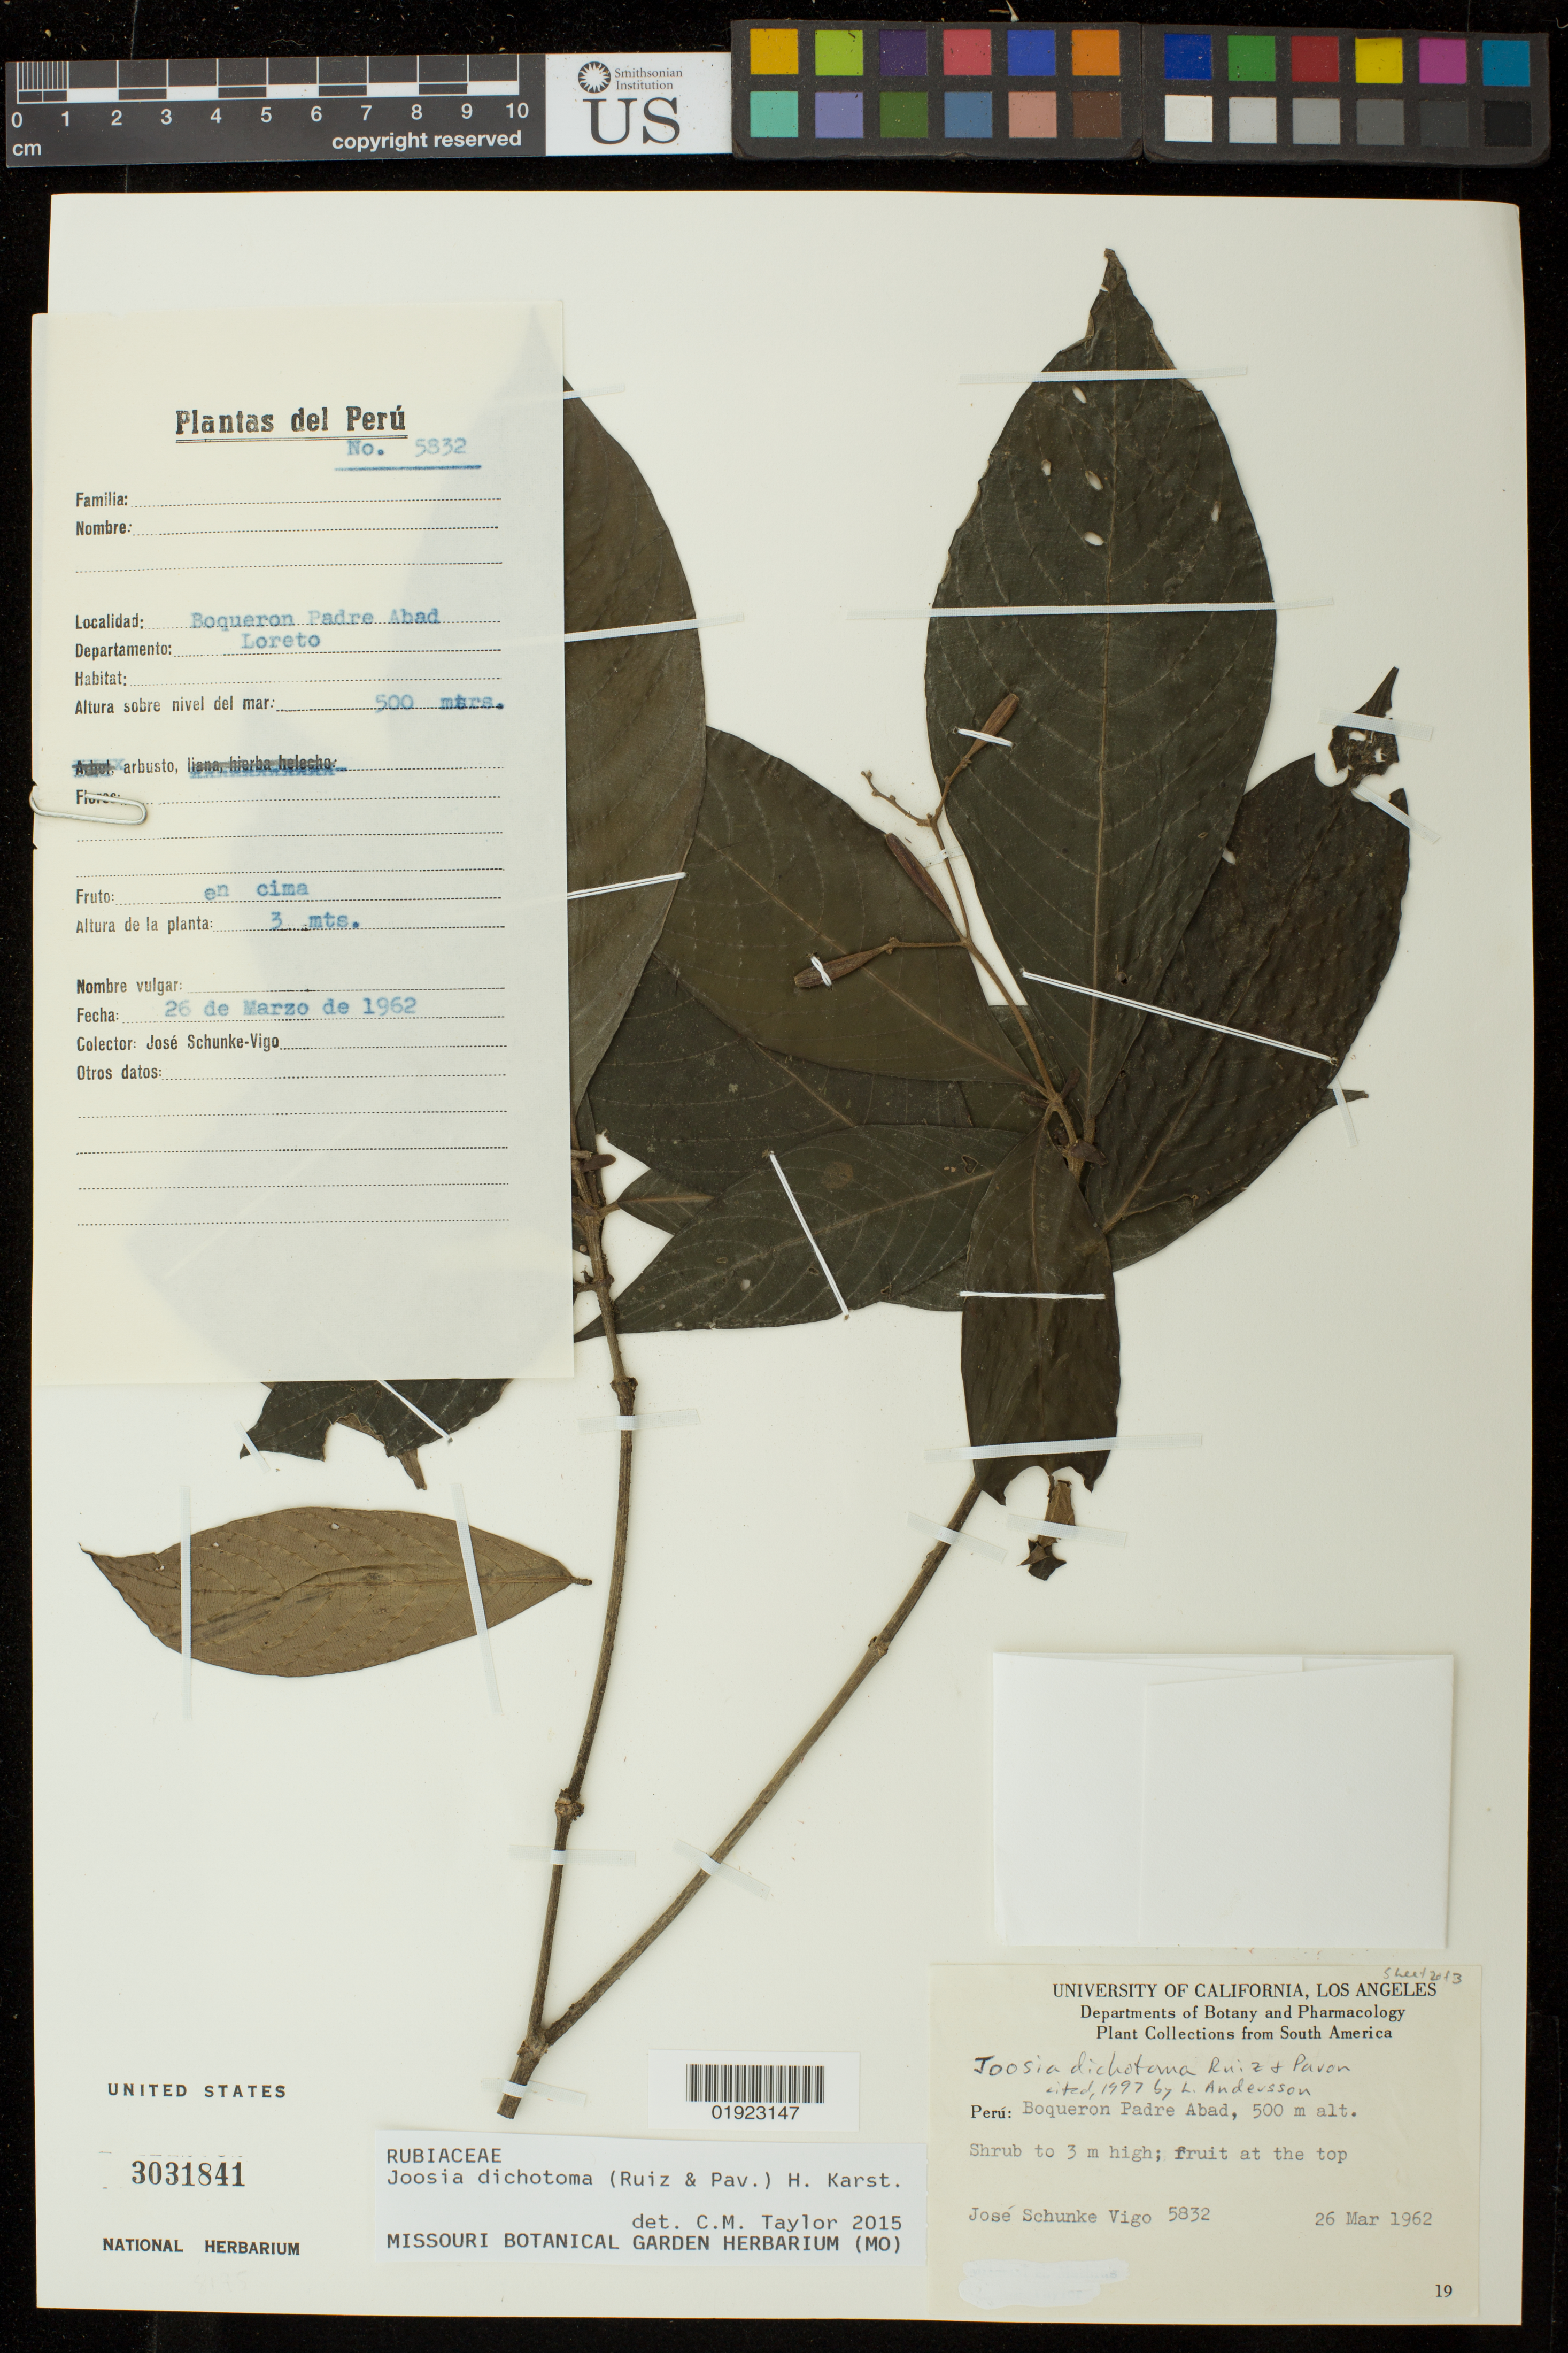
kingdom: Plantae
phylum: Tracheophyta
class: Magnoliopsida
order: Gentianales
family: Rubiaceae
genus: Joosia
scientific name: Joosia dichotoma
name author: (Ruiz & Pav.) H. Karst.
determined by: Taylor, Charlotte M.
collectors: J. Schunke Vigo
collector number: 5832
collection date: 1962-03-26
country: Peru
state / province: Ucayali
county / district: Padre Abad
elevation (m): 500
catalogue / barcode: US 3031841